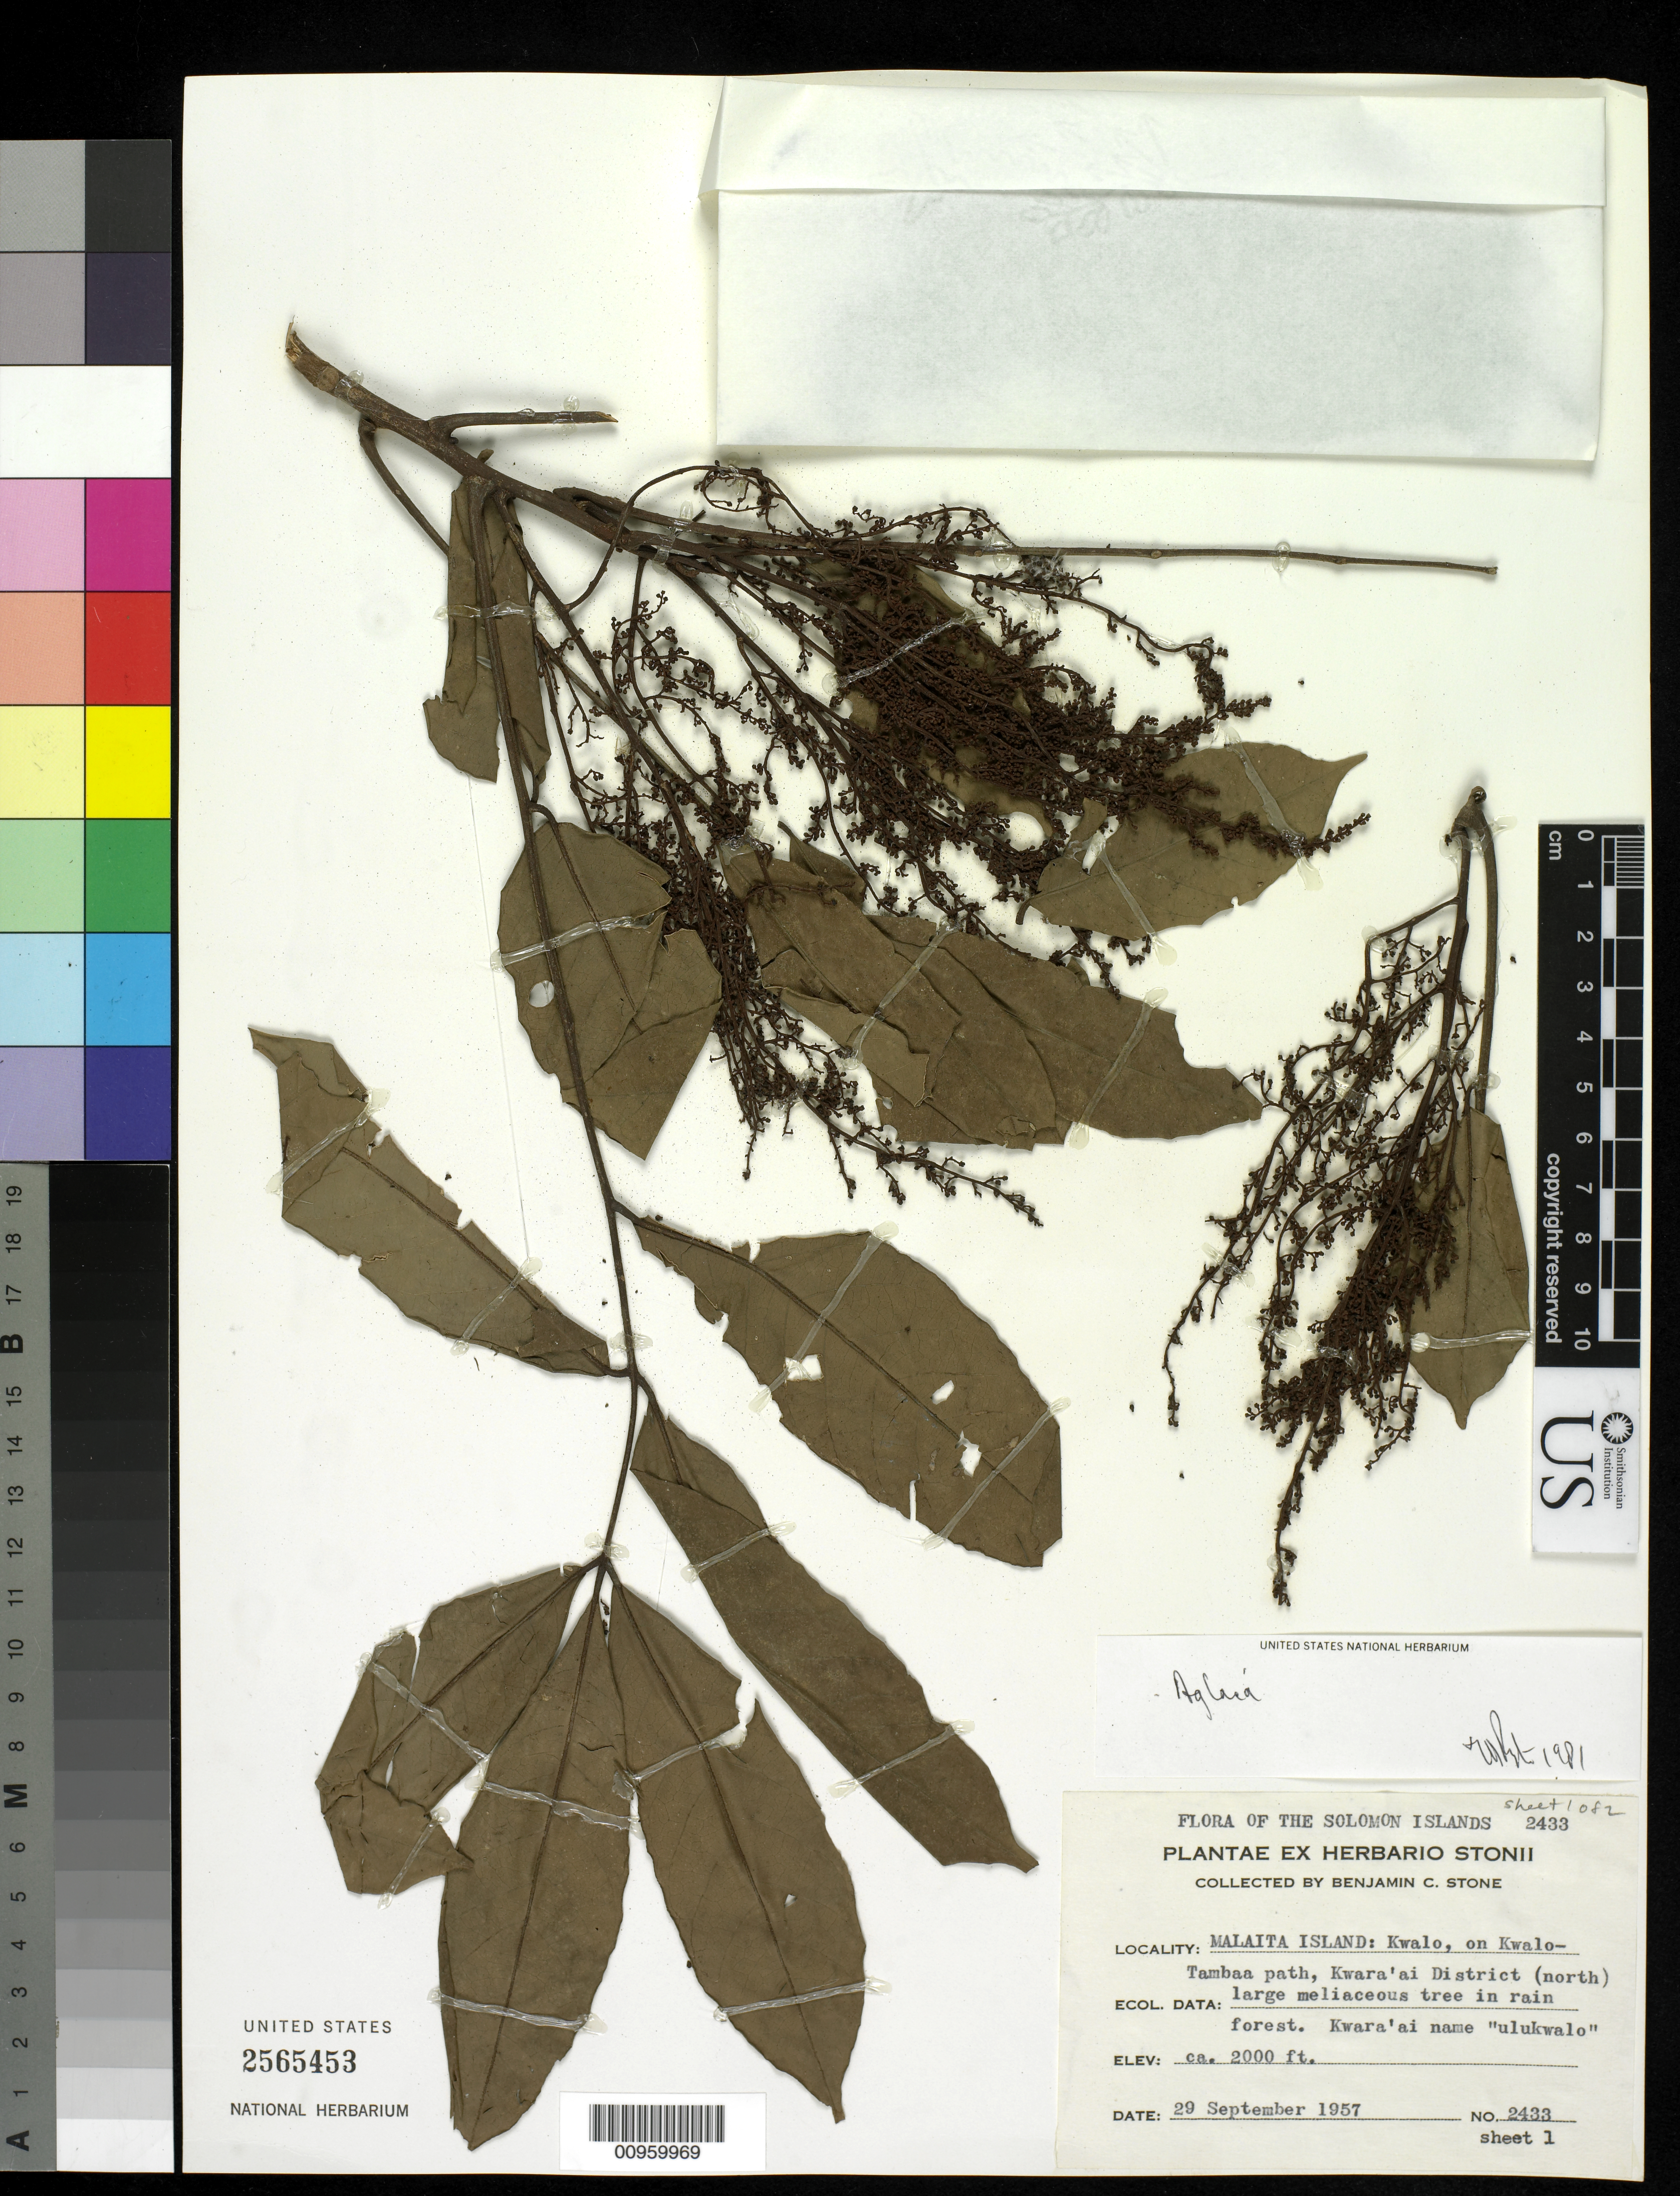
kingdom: Plantae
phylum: Tracheophyta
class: Magnoliopsida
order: Sapindales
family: Meliaceae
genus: Aglaia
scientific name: Aglaia samoensis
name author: A. Gray in Wilkes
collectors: B. C. Stone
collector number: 2433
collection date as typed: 29 Sep 1957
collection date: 1957-09-29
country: Solomon Islands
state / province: Malaita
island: Malaita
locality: Kwalo, on Kwalo-Tambaa path, Kwara'ai District (north)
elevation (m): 610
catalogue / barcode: US 2565453